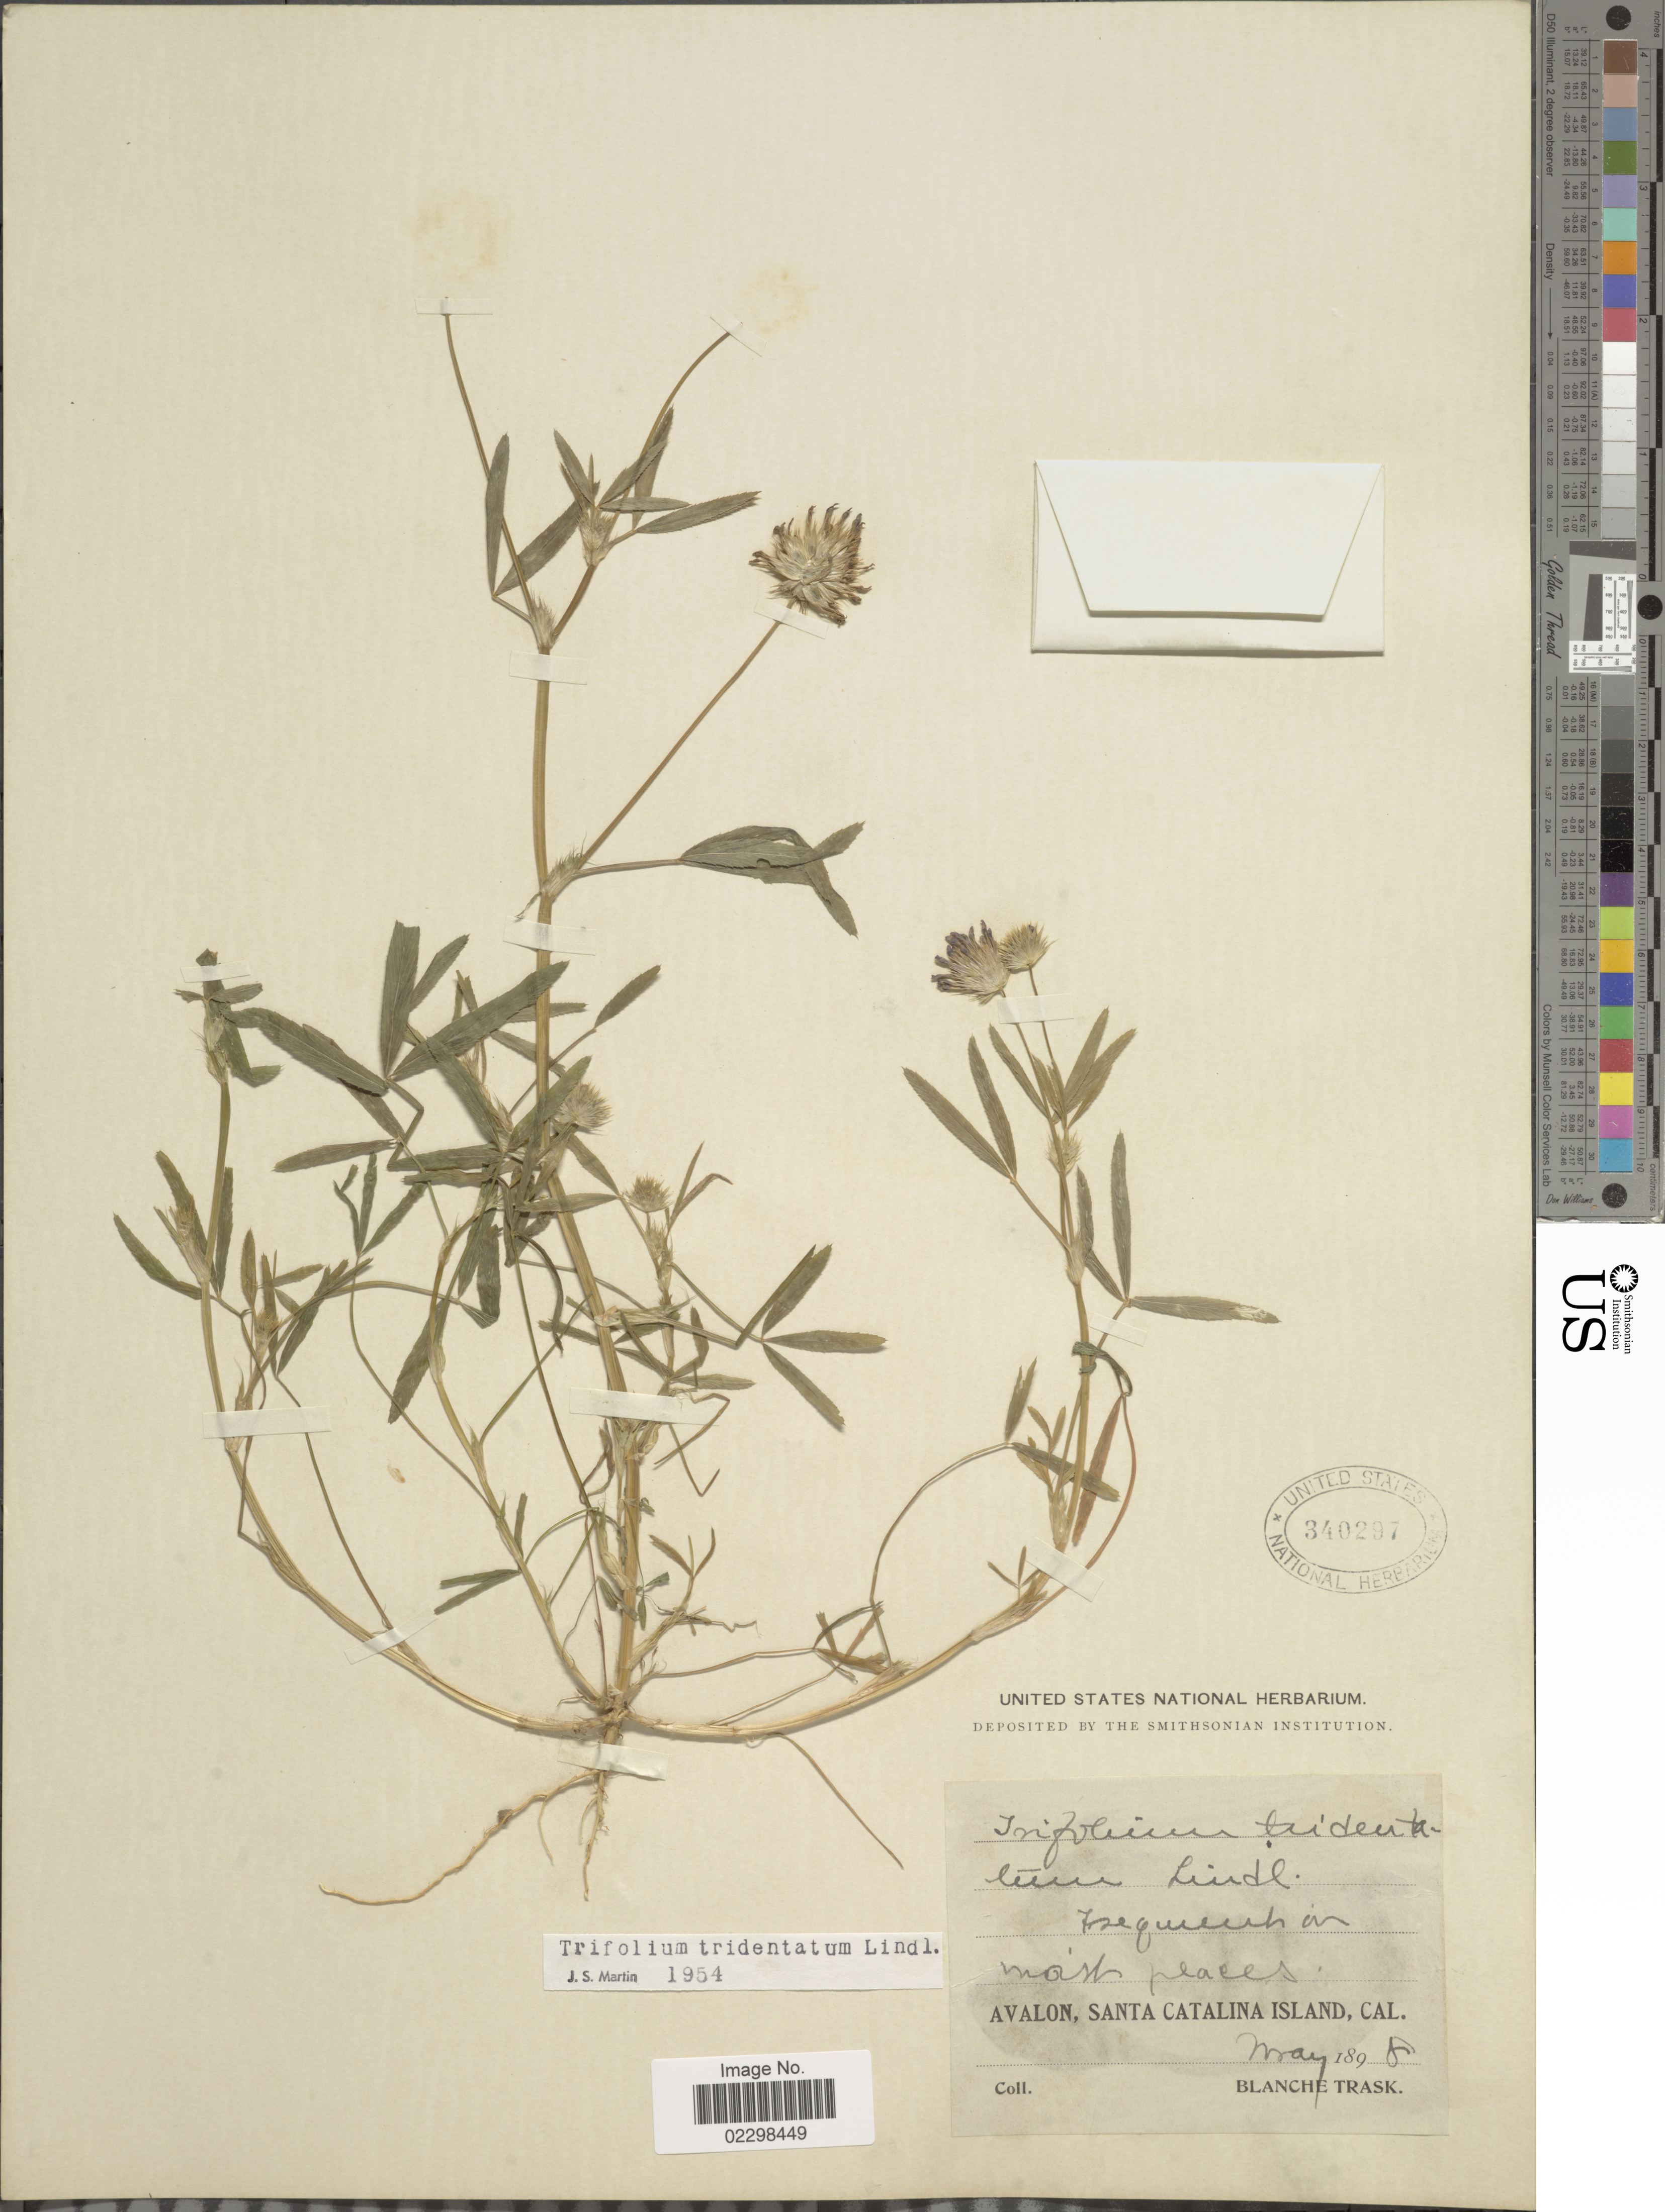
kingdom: Plantae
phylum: Tracheophyta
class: Magnoliopsida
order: Fabales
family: Fabaceae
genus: Trifolium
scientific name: Trifolium tridentatum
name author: Lindl.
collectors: B. Trask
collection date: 1898-05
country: United States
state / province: California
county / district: Los Angeles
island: Santa Catalina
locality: Avalon, Santa Catalina Island, Cal.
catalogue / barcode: US 340297